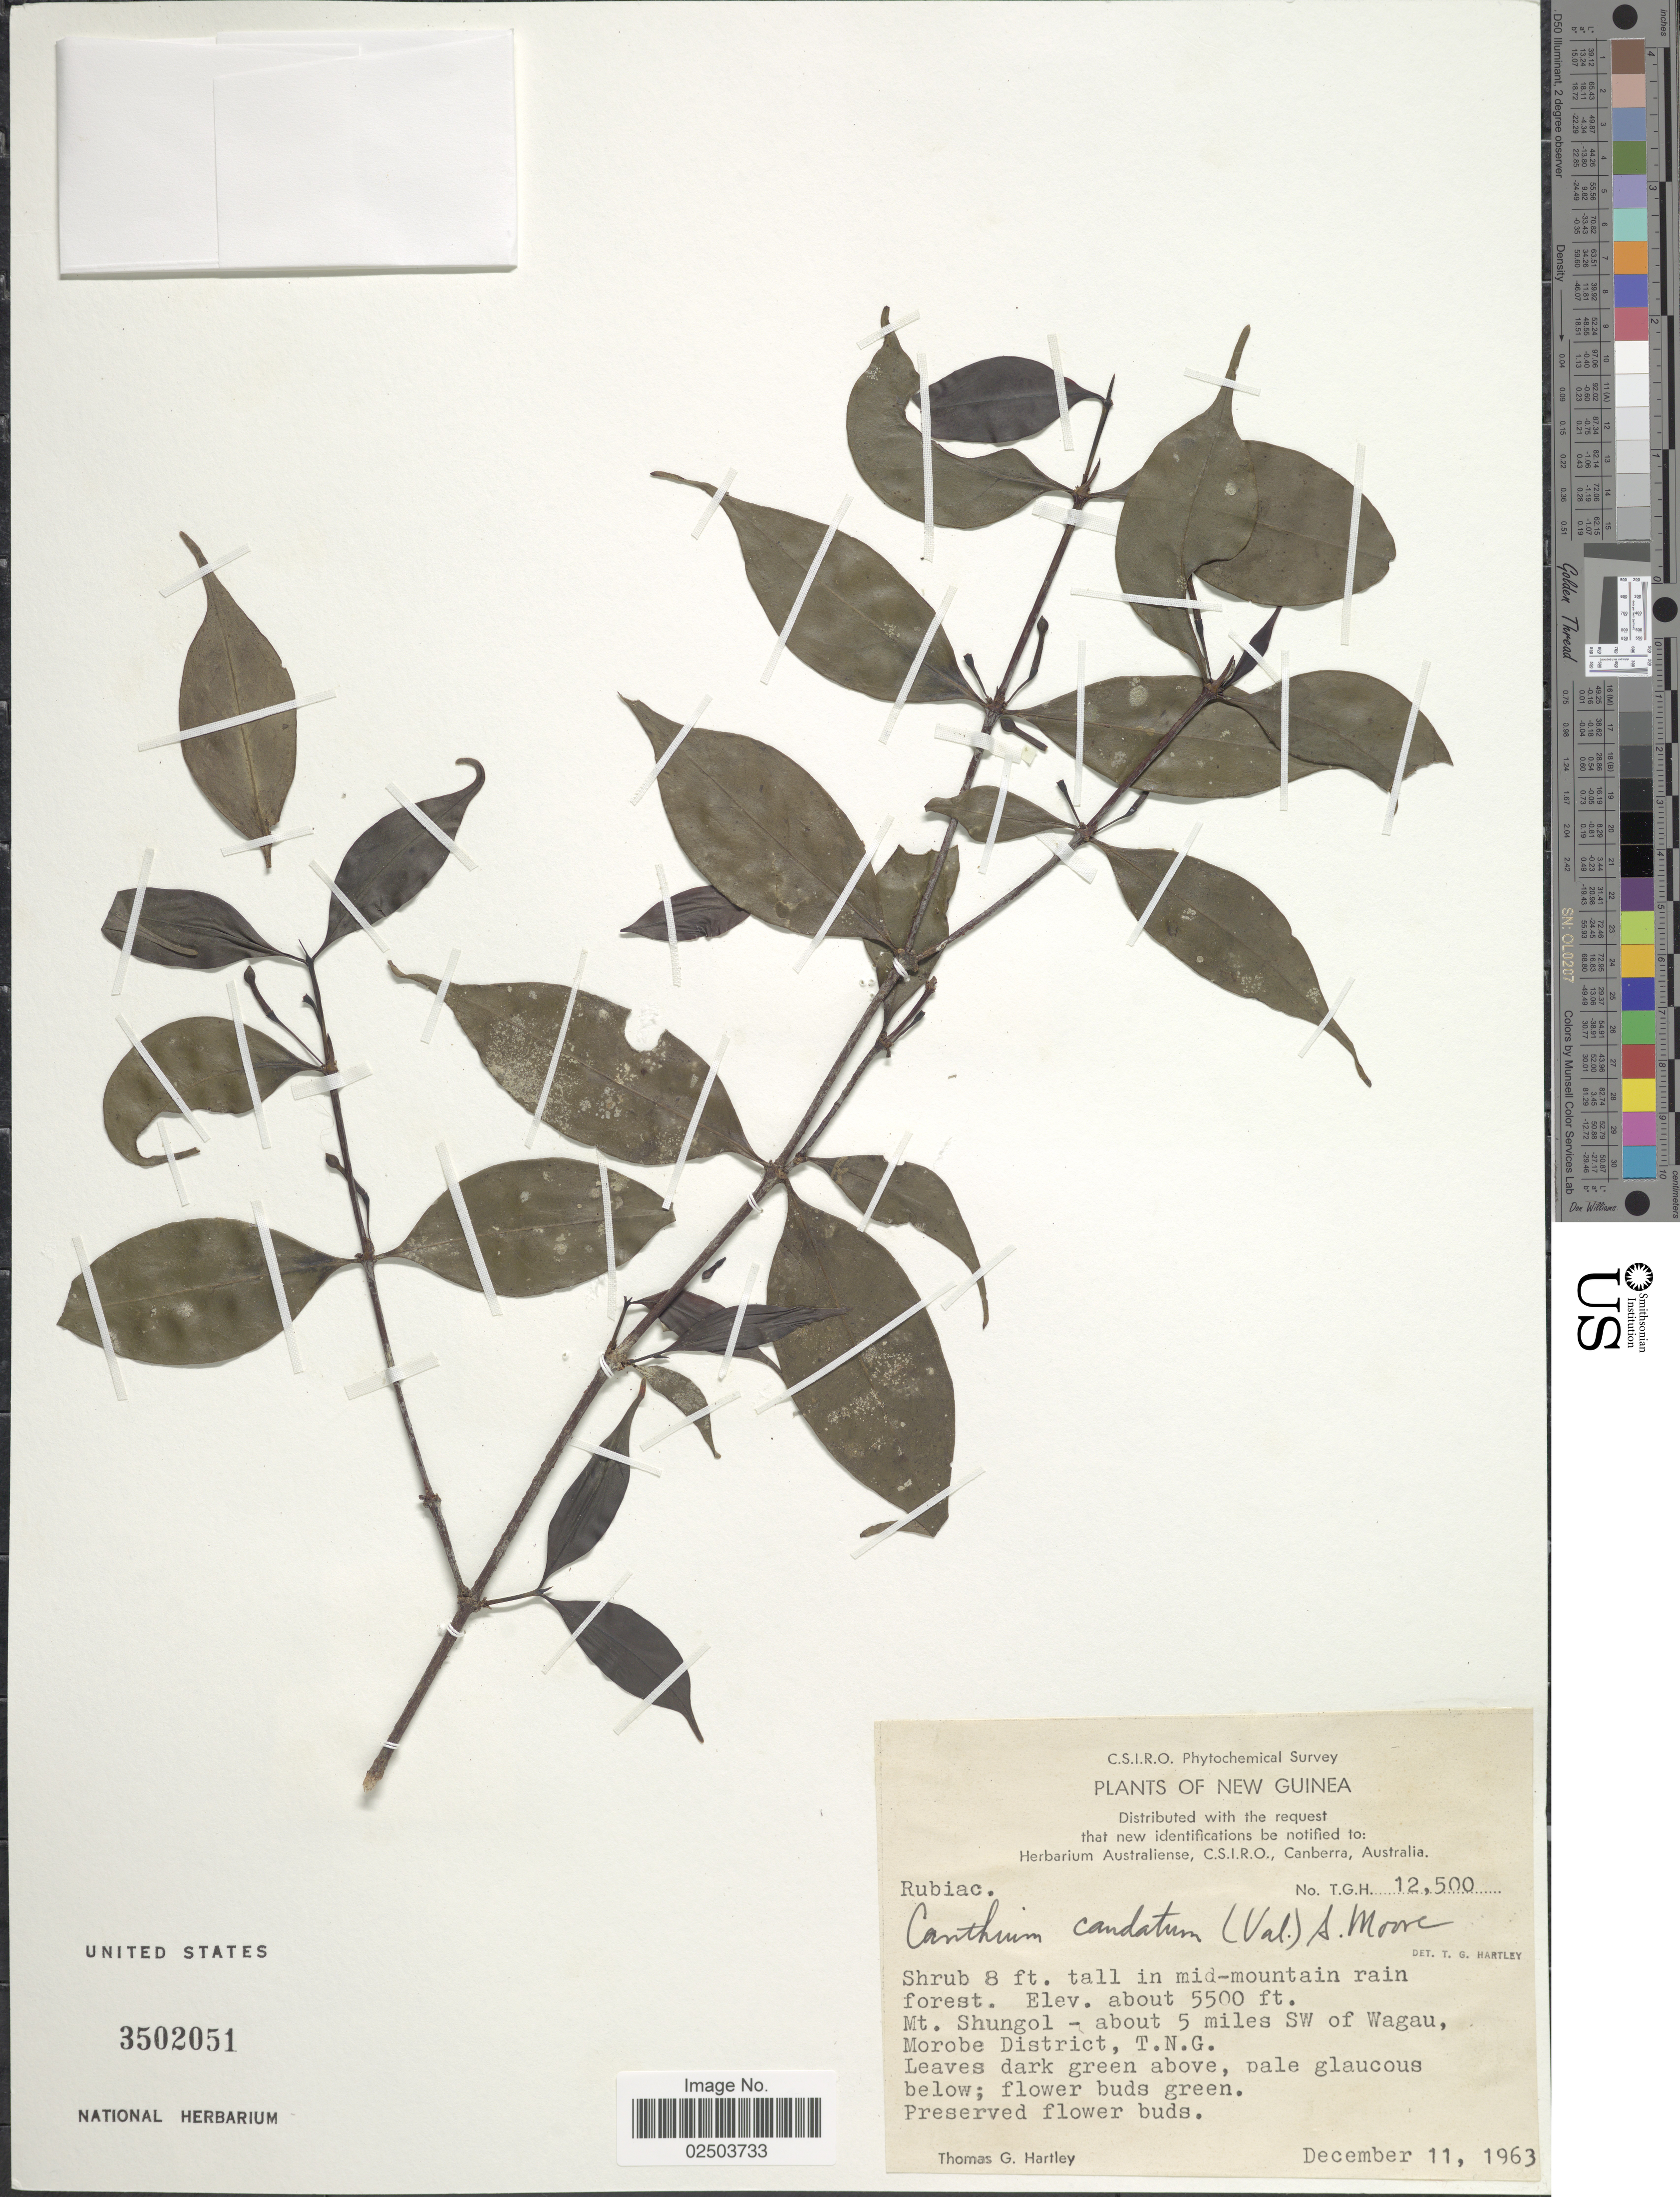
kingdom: Plantae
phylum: Tracheophyta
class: Magnoliopsida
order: Gentianales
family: Rubiaceae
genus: Cyclophyllum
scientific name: Cyclophyllum caudatum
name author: (Valeton) A.P. Davis & Ruhsam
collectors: T. G. Hartley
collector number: T.G.H.12500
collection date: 1963-12-11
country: Papua New Guinea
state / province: Morobe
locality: New Guinea. Mt. Shungol - about 5 miles SW of Wagau, Morobe District, T. N. G.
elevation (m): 1676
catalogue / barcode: US 3502051